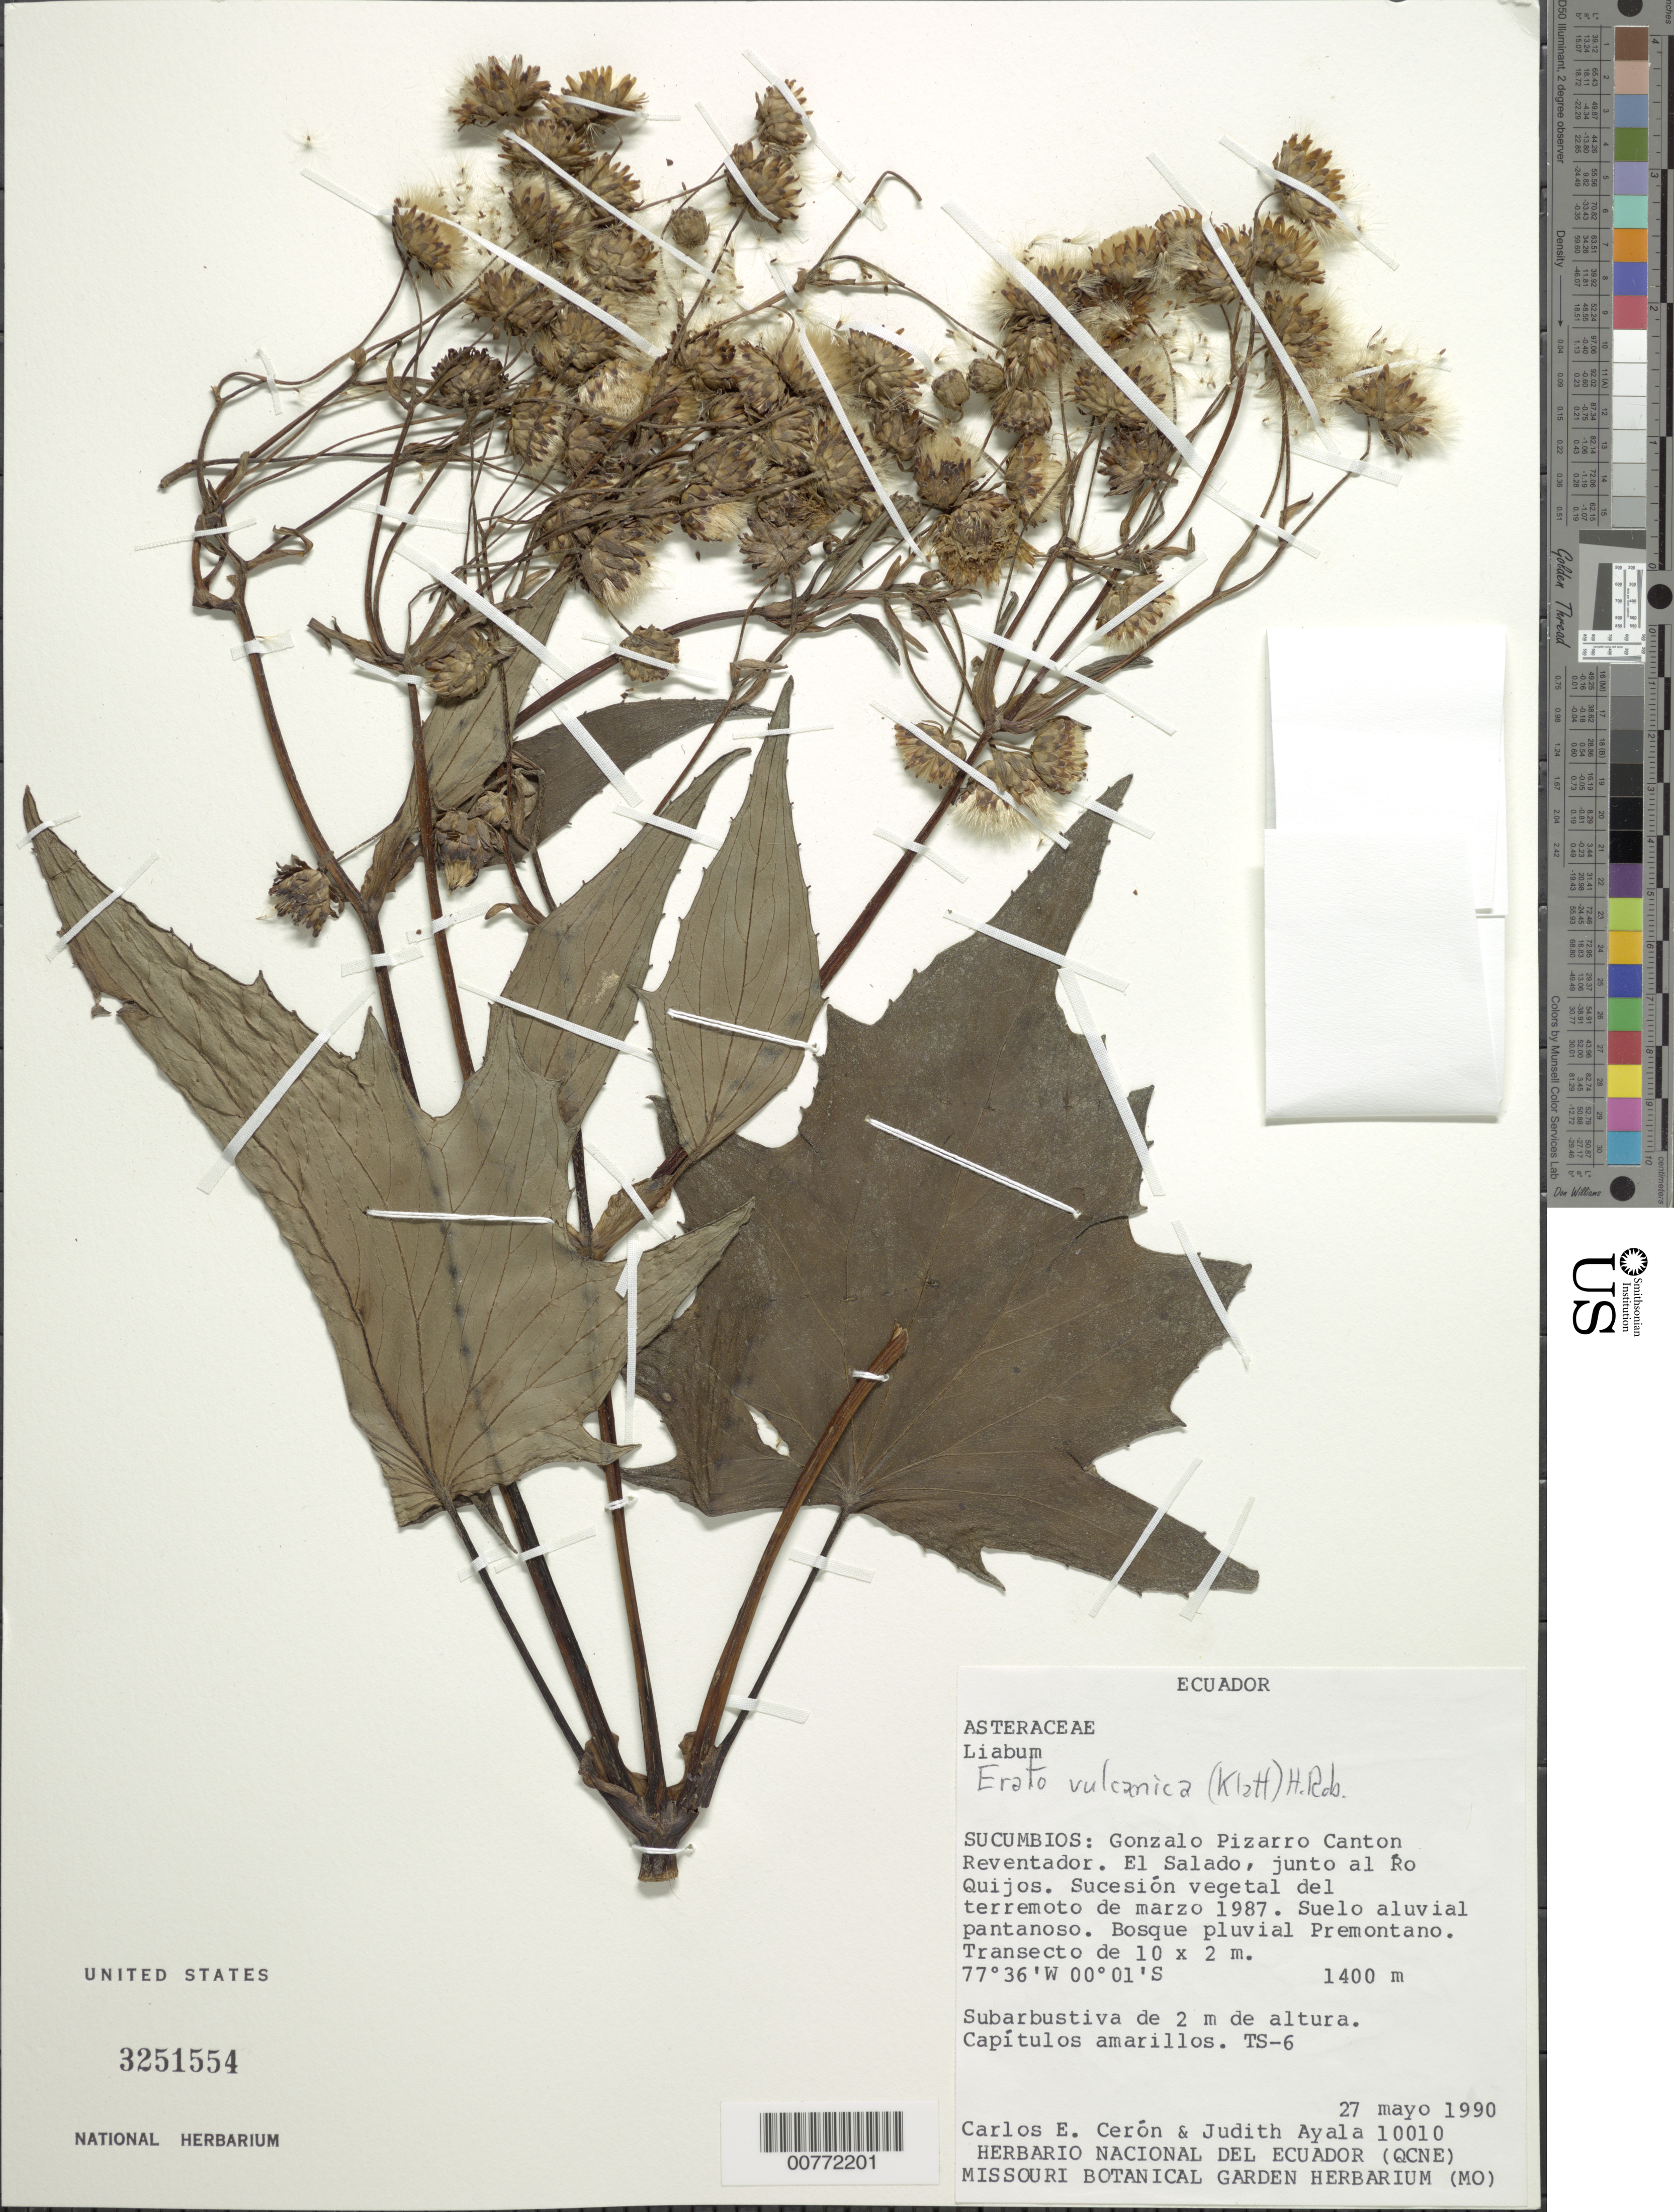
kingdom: Plantae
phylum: Tracheophyta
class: Magnoliopsida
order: Asterales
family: Asteraceae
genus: Erato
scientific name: Erato vulcanica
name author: (Klatt) H. Rob.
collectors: C. E. Cerón M. & J. Ayala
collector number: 10010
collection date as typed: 27 May 1990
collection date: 1990-05-27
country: Ecuador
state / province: Sucumbios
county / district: Gonzalo Pizarro Cant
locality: Reventador. El Salado, junto al Río Quijos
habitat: Suelo aluvial pantanoso; bosque pluvial premontano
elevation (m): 1400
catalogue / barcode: US 3251554